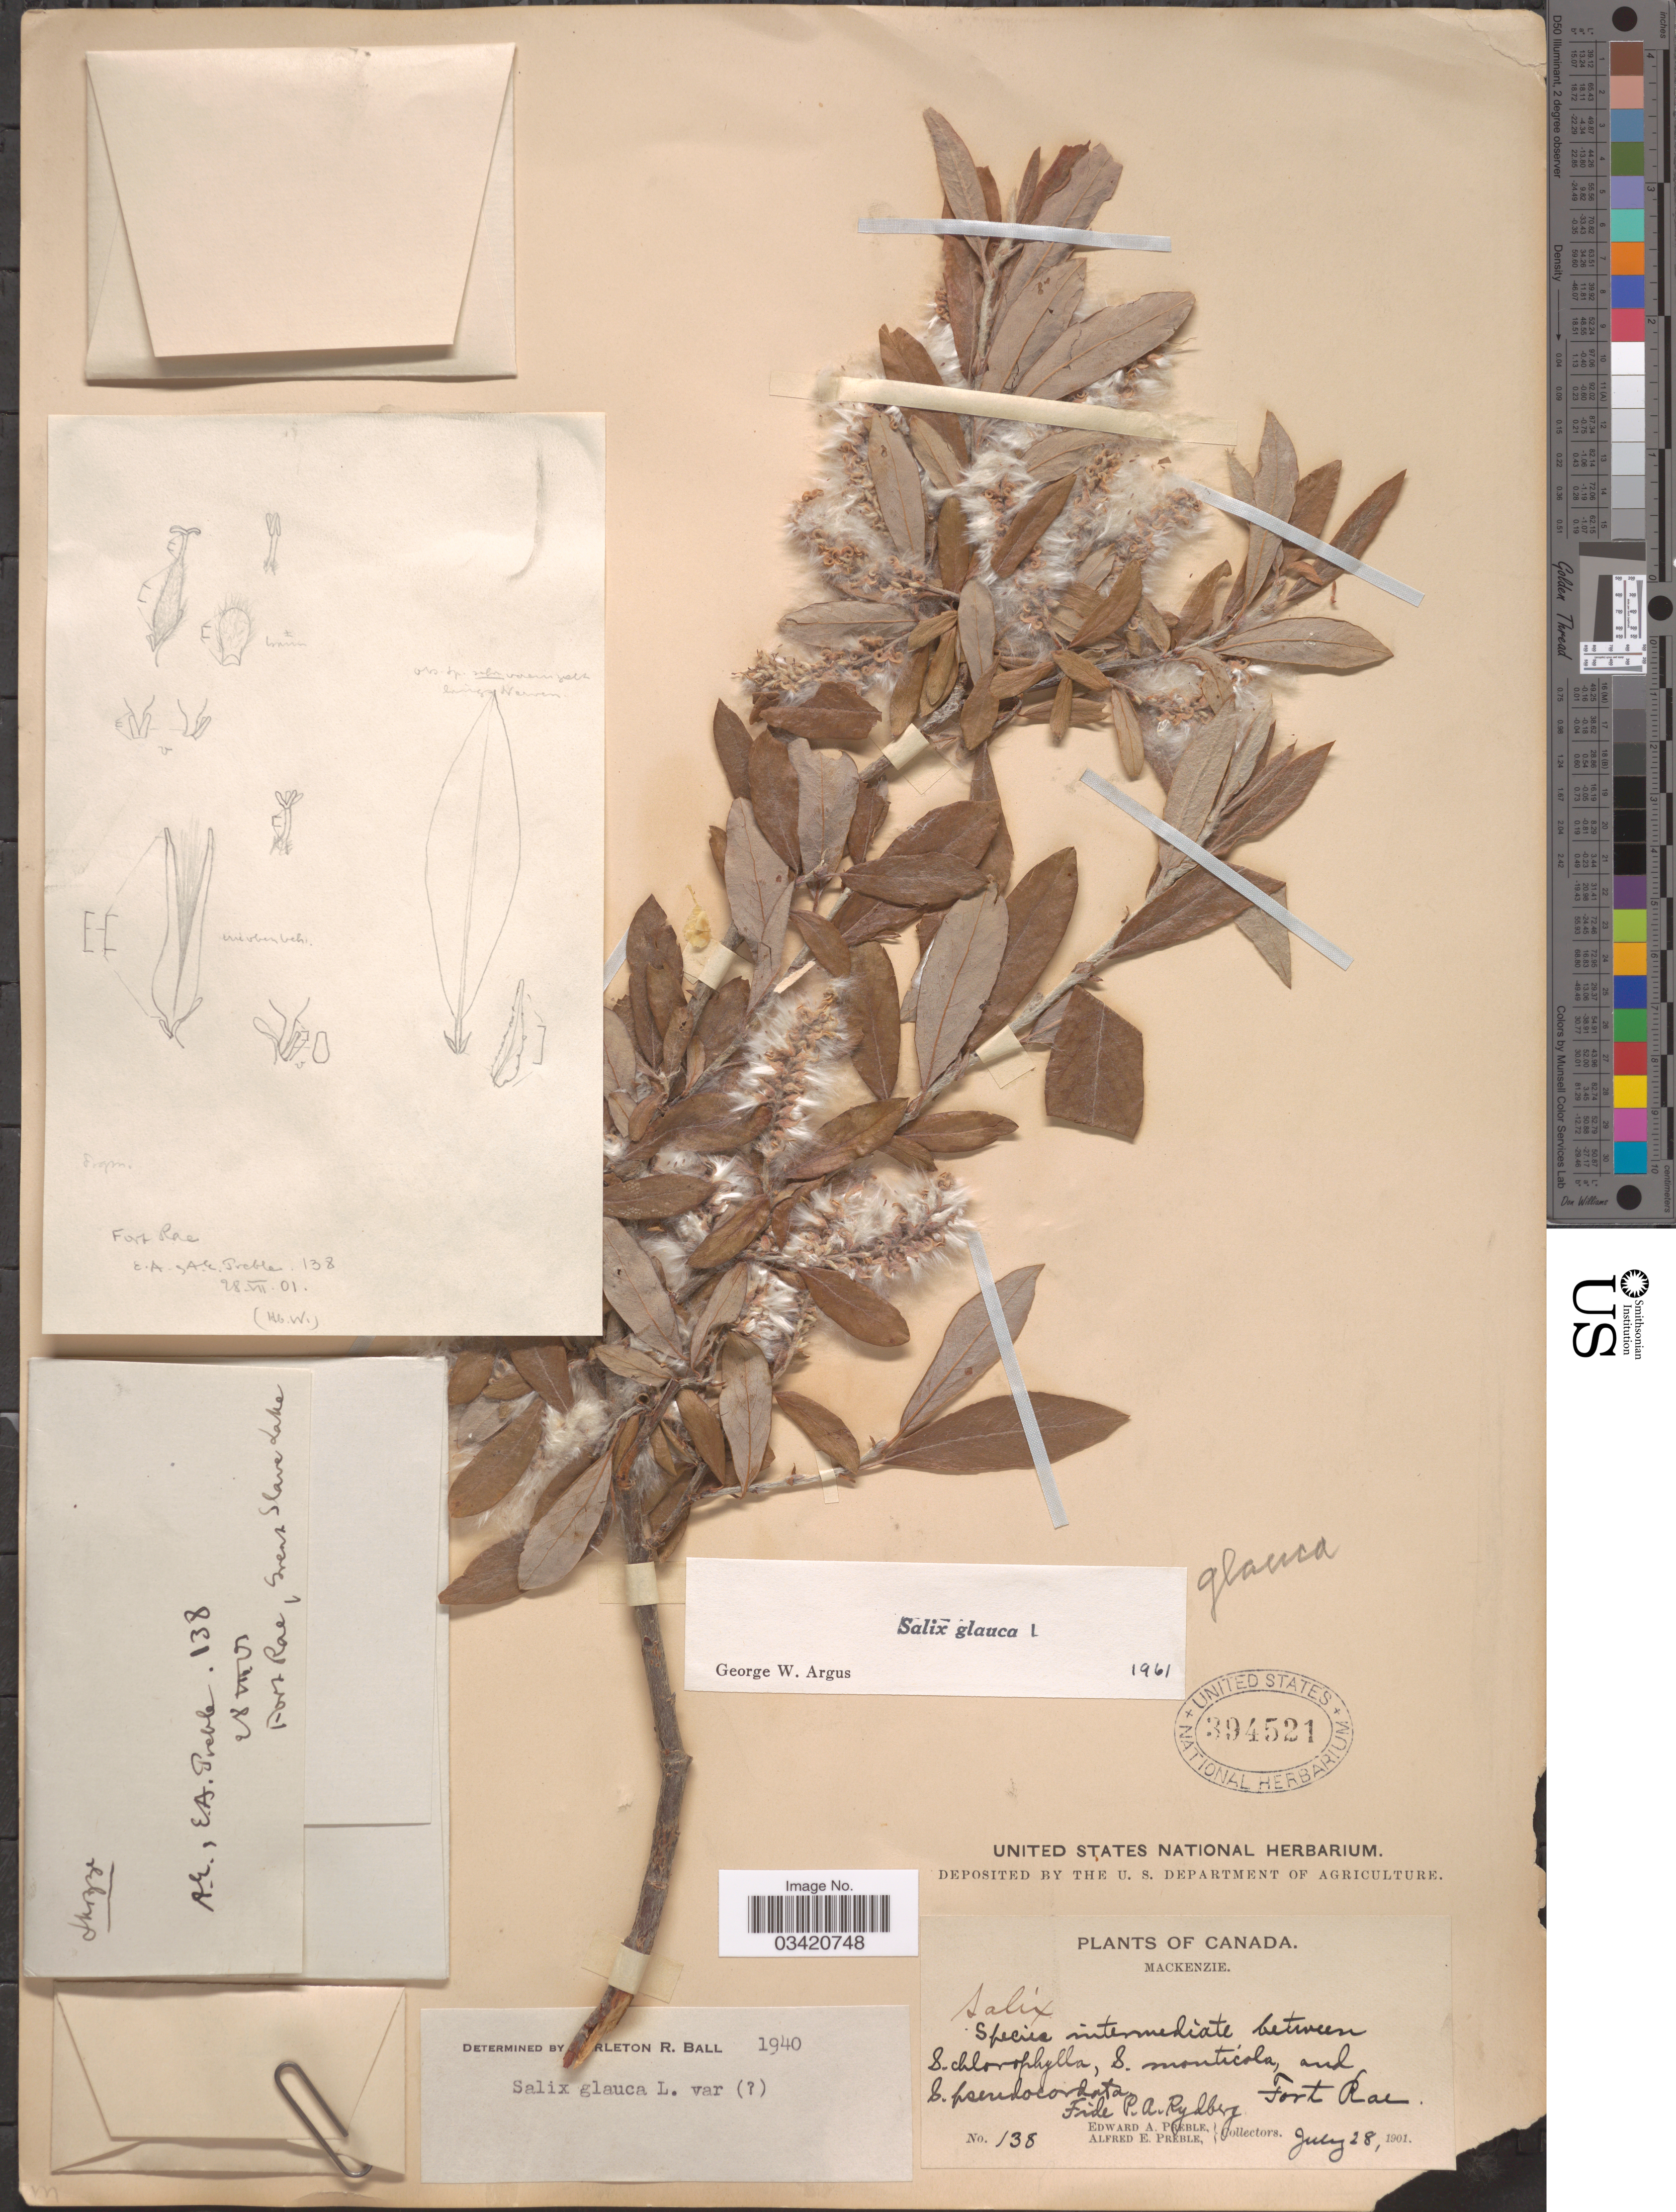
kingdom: Plantae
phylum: Tracheophyta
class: Magnoliopsida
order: Malpighiales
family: Salicaceae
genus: Salix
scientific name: Salix glauca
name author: L.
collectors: E. Preble & A. Preble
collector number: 138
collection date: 1901-07-28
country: Canada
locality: Mackenzie. Fort Rae.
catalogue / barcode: US 394521